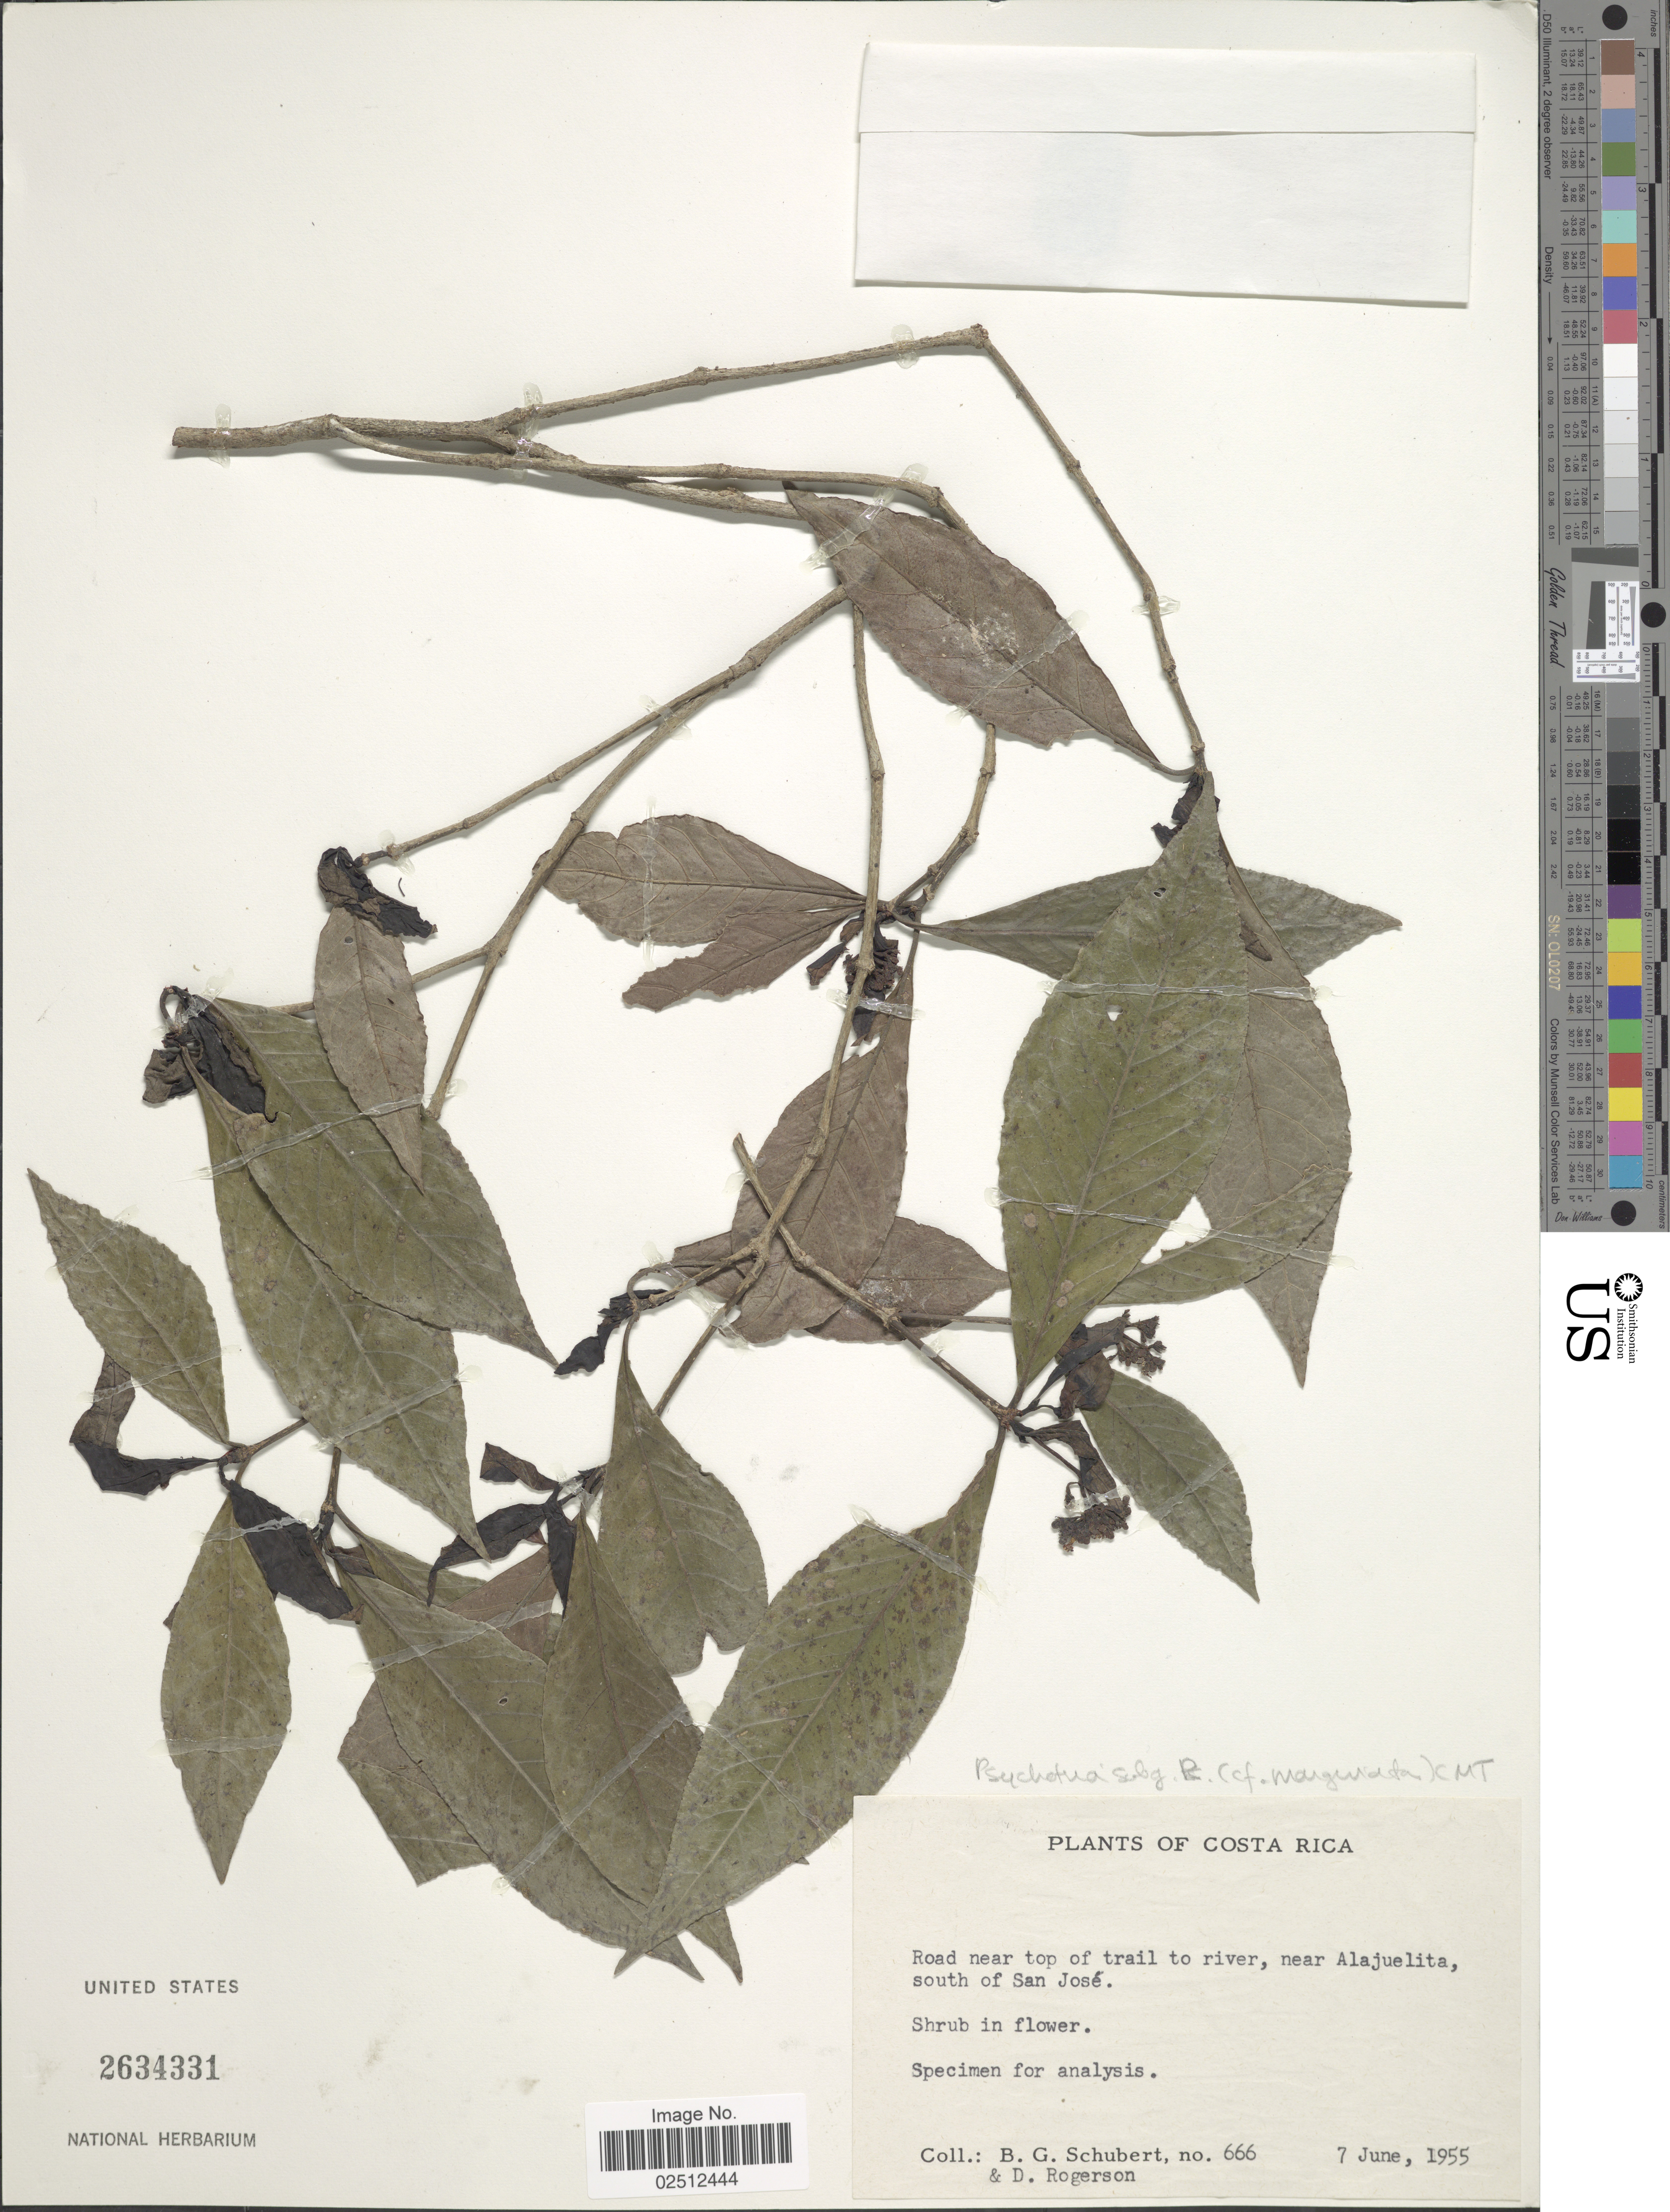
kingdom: Plantae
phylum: Tracheophyta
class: Magnoliopsida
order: Gentianales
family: Rubiaceae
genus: Psychotria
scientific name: Psychotria marginata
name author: Sw.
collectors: B. Schubert & D. Rogerson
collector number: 666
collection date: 1955-06-07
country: Costa Rica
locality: Road near top of trail to river, near Alajuelita, south of San Jose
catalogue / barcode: US 2634331